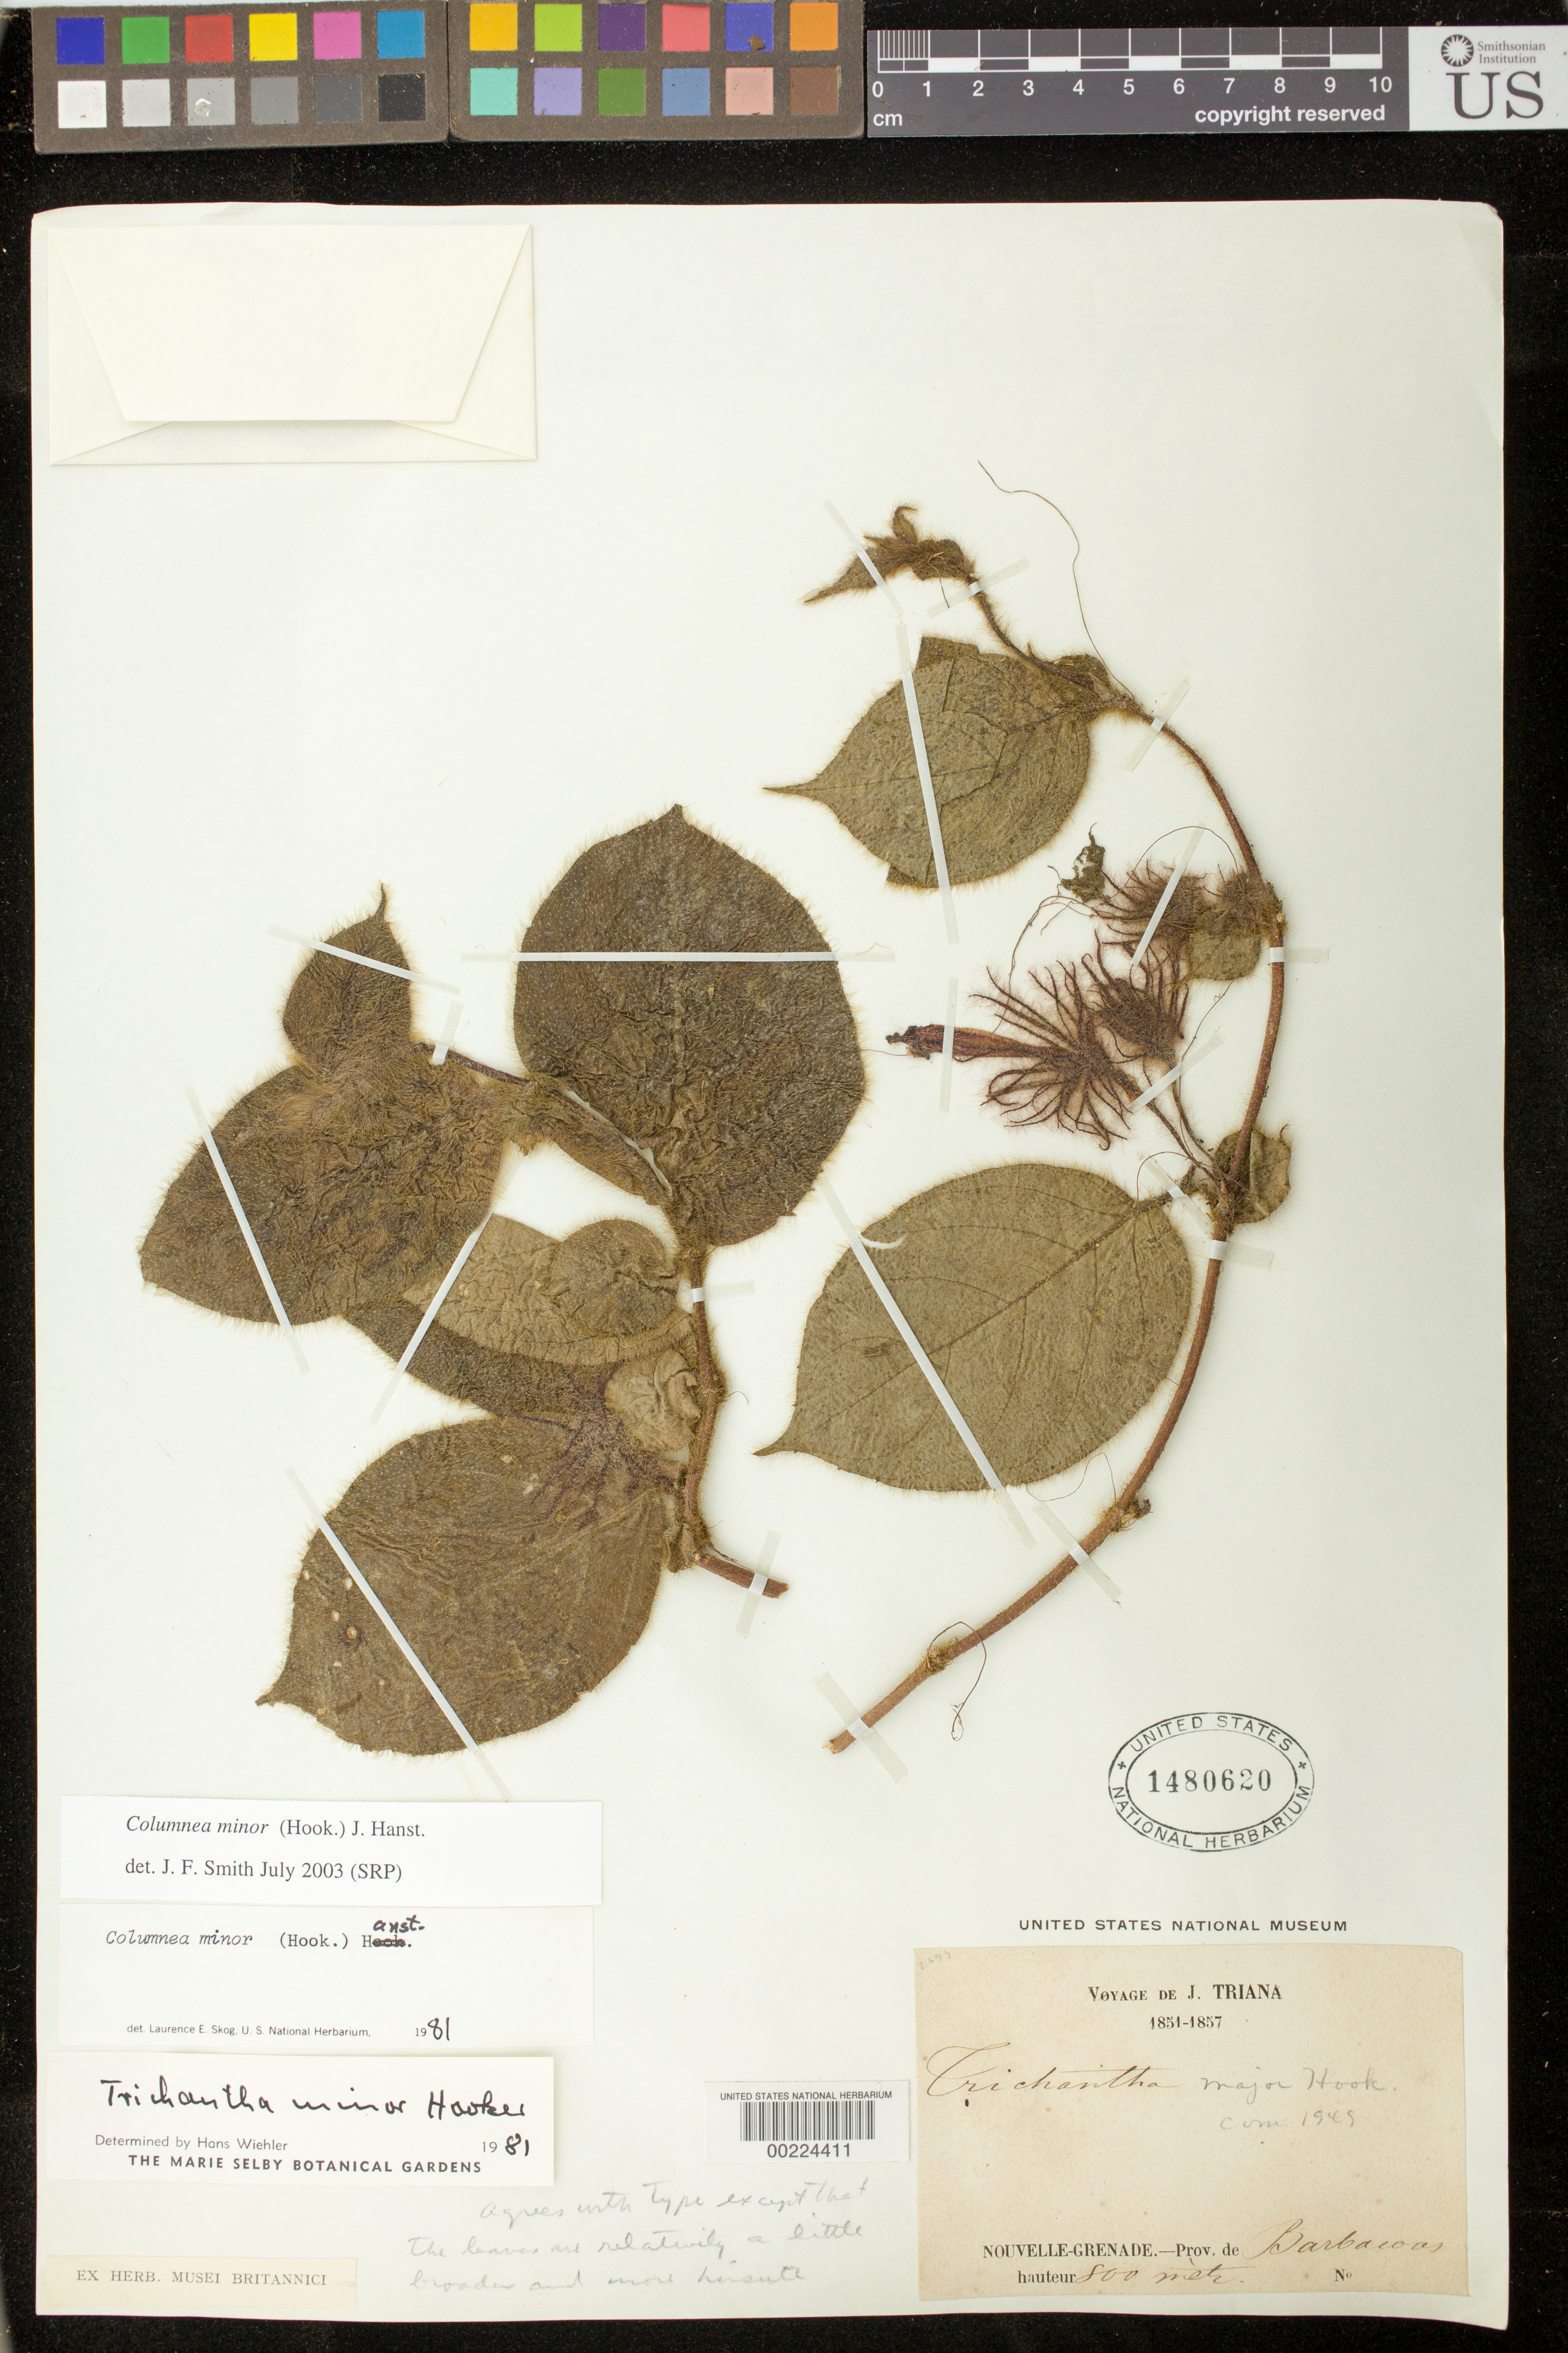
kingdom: Plantae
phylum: Tracheophyta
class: Magnoliopsida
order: Lamiales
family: Gesneriaceae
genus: Columnea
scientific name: Columnea minor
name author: (Hook.) Hanst.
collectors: J. J. Triana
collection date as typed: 1851-57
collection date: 1851/1857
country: Colombia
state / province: Nariño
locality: Nouvelle - Grenade, Prov. de Barbacoas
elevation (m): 800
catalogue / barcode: US 1480620